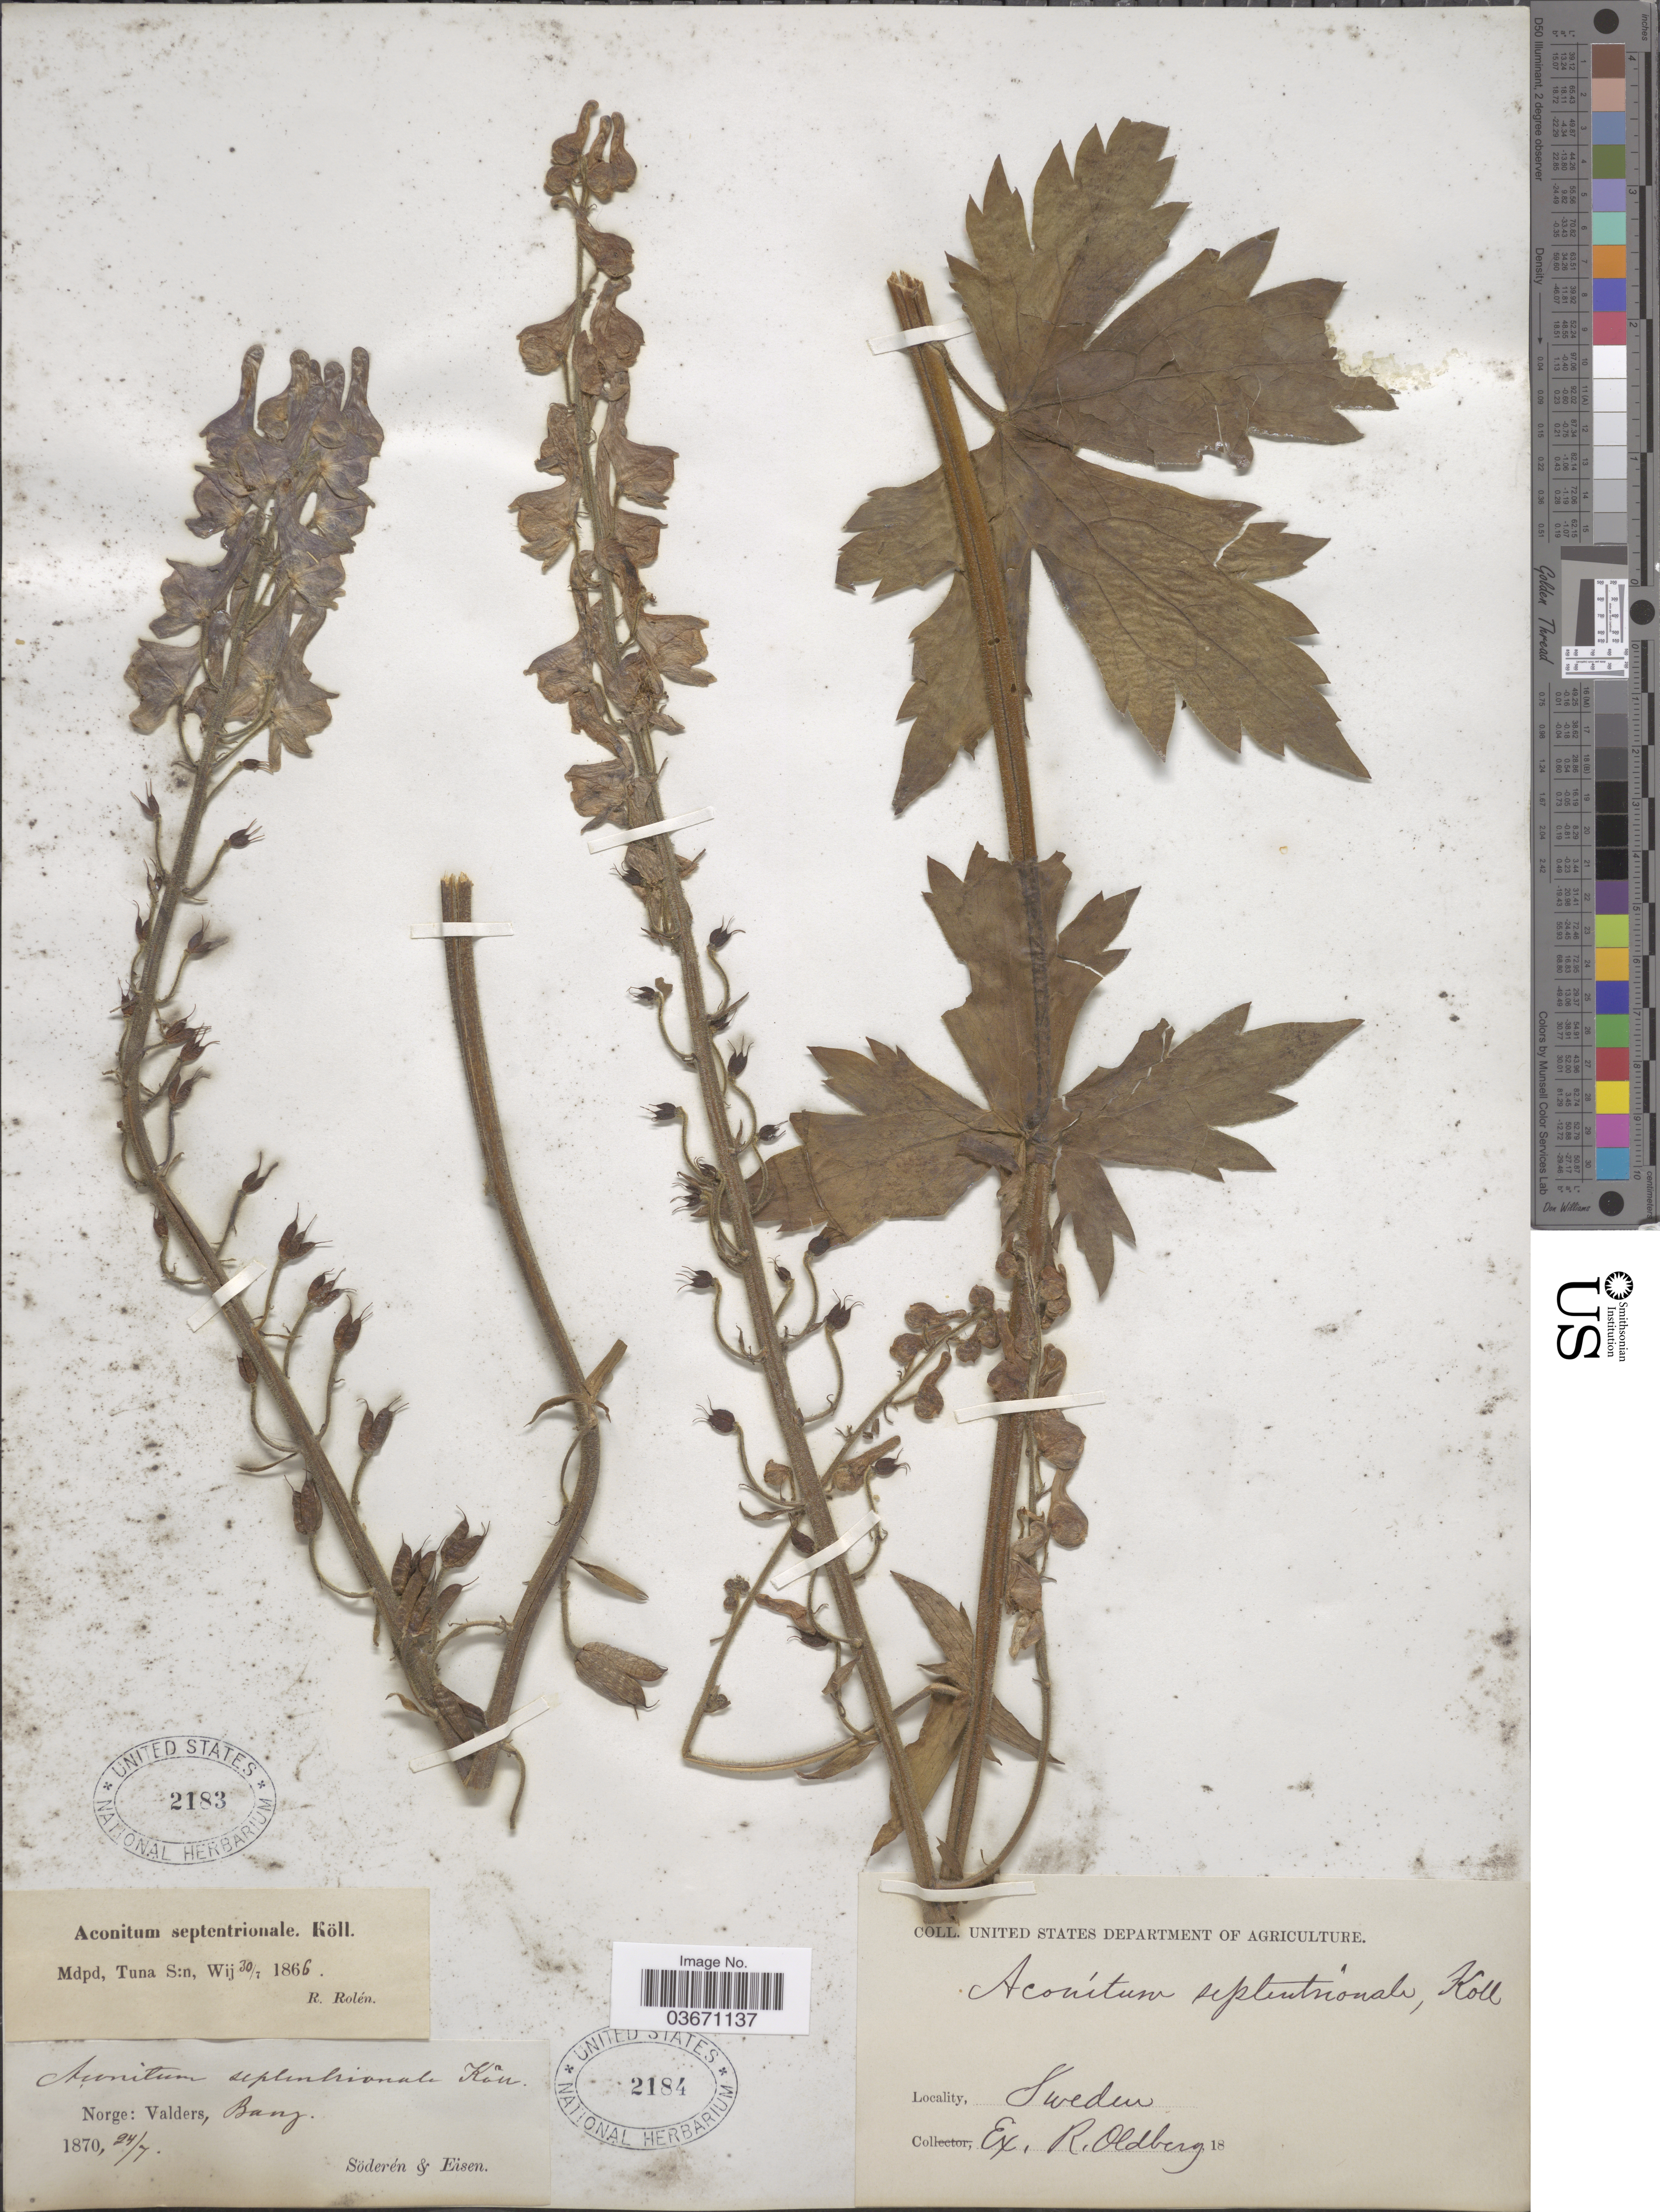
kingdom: Plantae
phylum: Tracheophyta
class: Magnoliopsida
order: Ranunculales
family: Ranunculaceae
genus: Aconitum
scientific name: Aconitum septentrionale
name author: Koelle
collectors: Söderén & Eisen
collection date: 1870-07-24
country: Norway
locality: Norge: Valders, Bang.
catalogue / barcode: US 2183